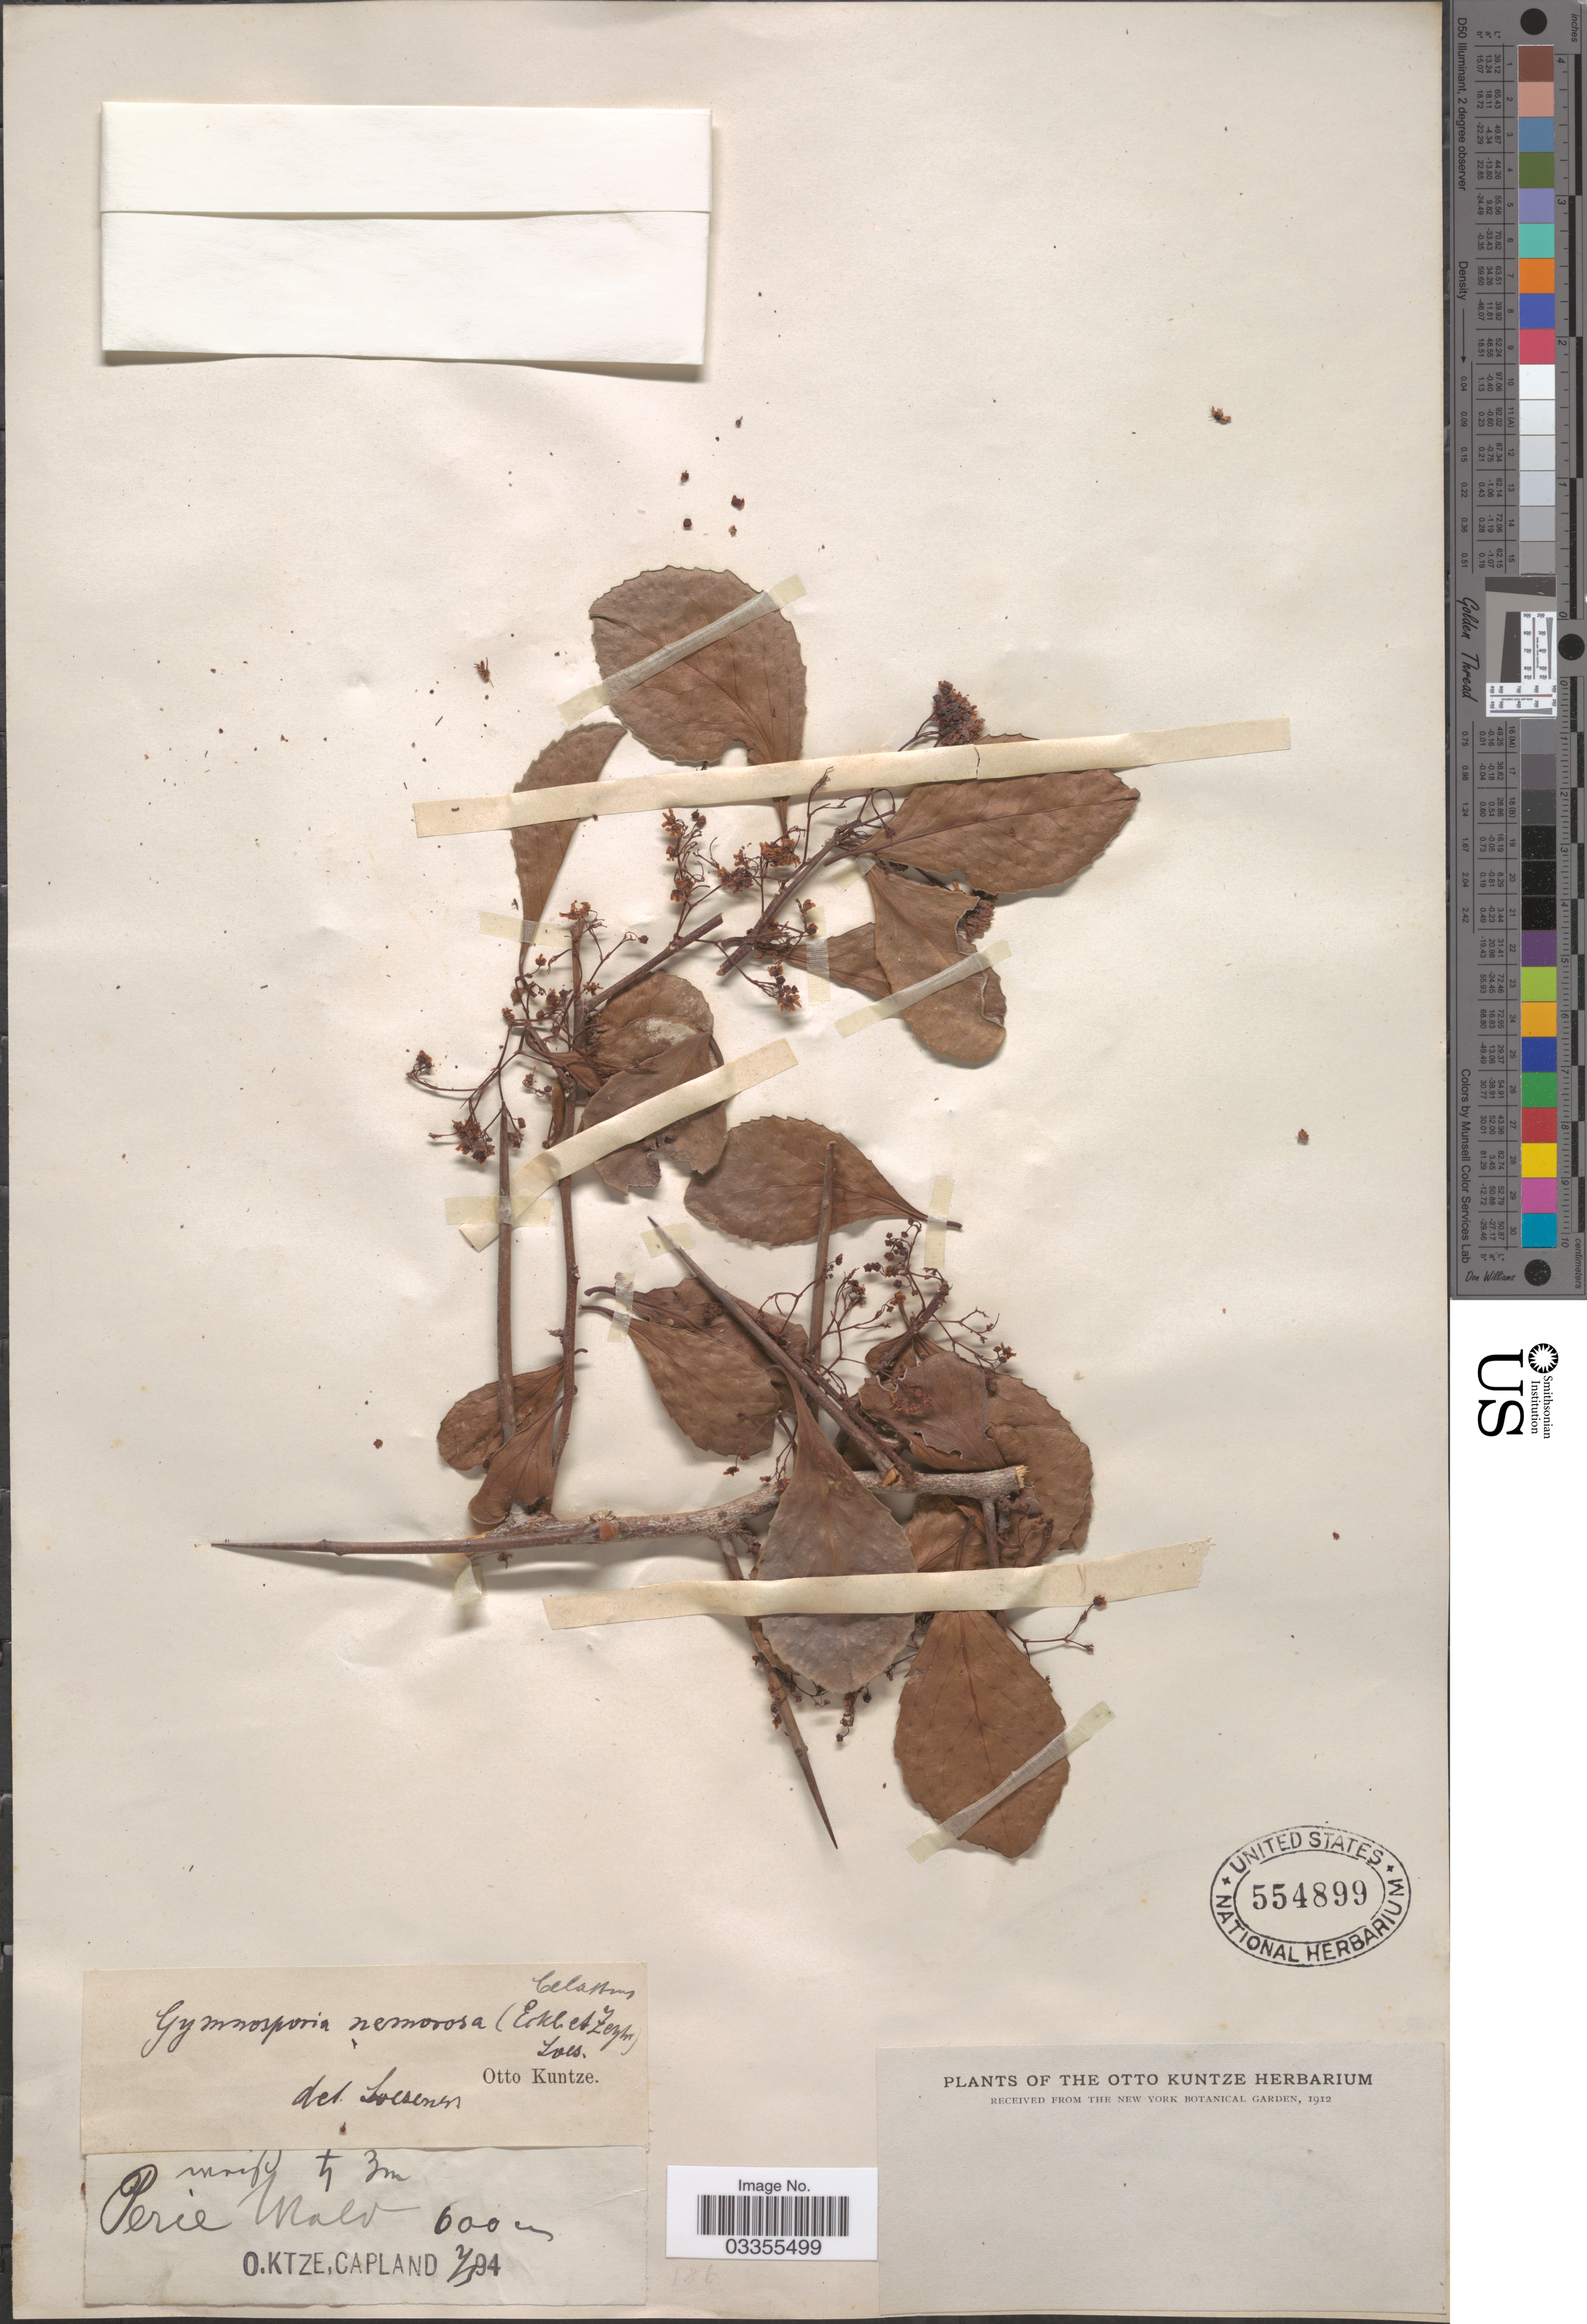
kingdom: Plantae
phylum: Tracheophyta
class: Magnoliopsida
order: Celastrales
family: Celastraceae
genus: Gymnosporia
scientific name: Gymnosporia nemorosa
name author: (Eckl. & Zeyh.) Szyszyl.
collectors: C.E.O. Kuntze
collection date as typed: Transcribed d/m/y: 2/3/94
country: South Africa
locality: Perie Wald. Capland.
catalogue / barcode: US 554899